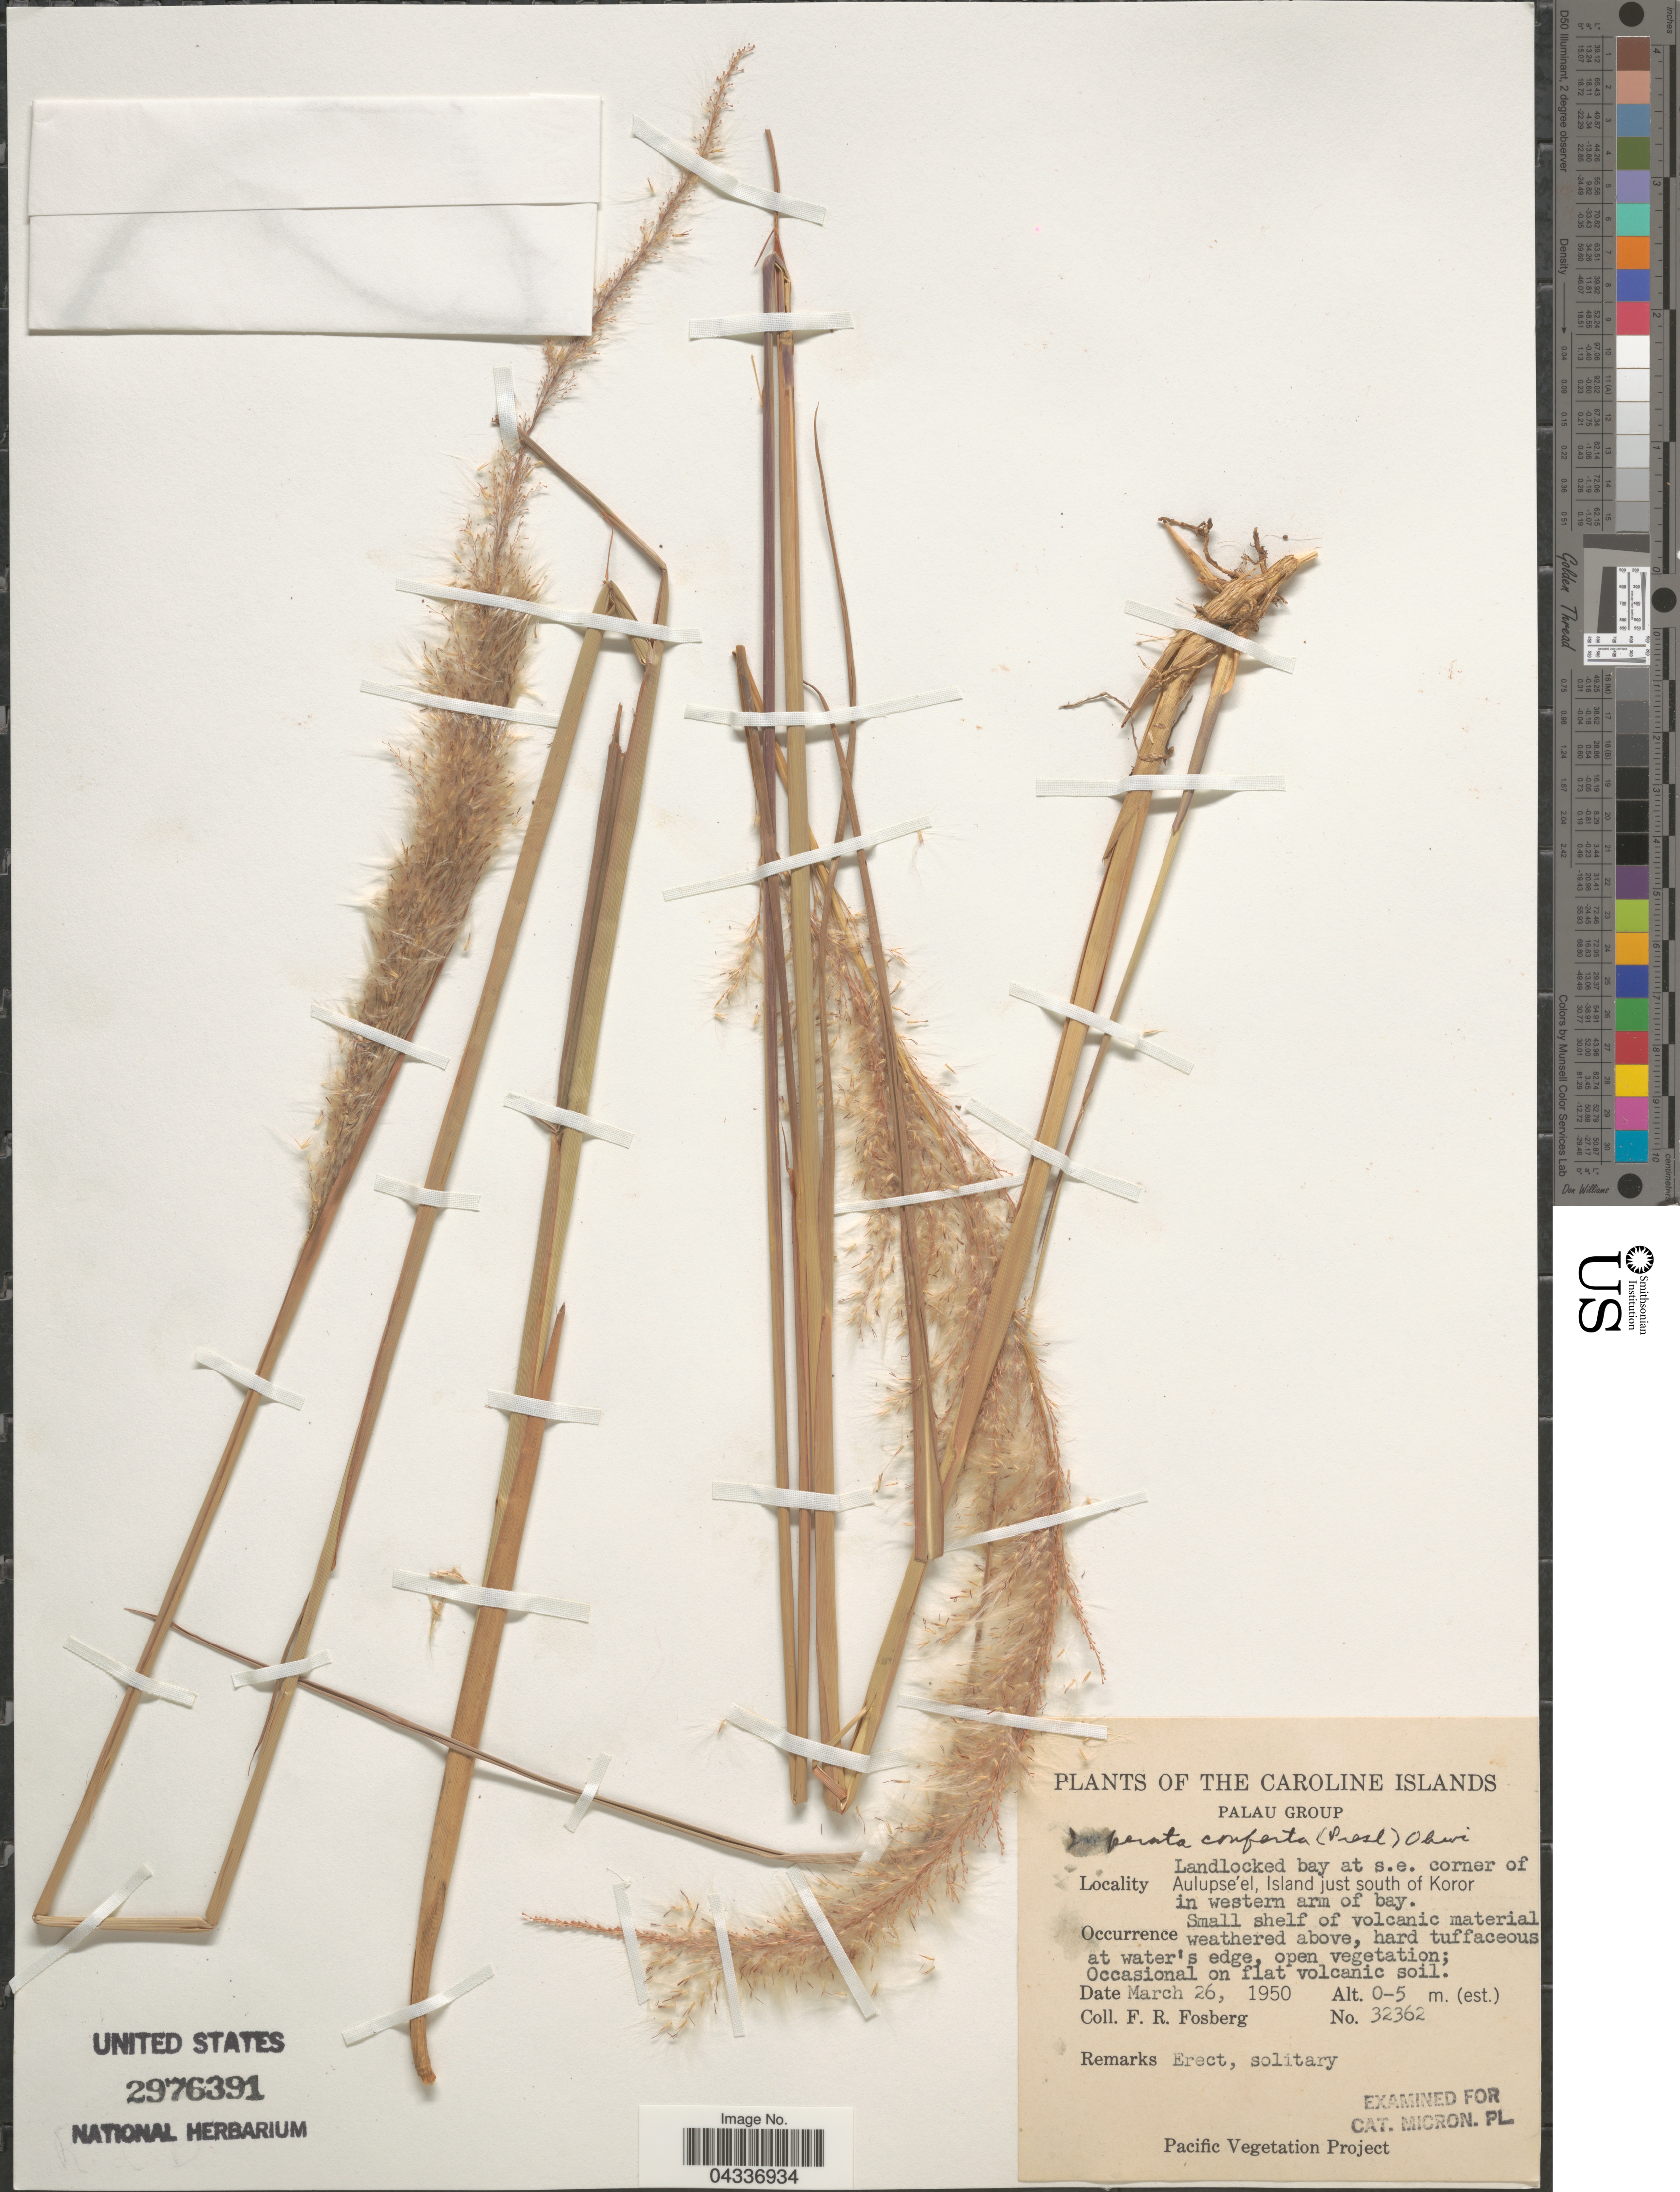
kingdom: Plantae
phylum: Tracheophyta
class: Liliopsida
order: Poales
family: Poaceae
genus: Imperata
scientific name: Imperata conferta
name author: (J. Presl) Ohwi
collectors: F. R. Fosberg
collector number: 32362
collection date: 1950-03-26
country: Palau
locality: The Caroline Islands. Palau Group. Landlocked bay at s.e. corner of Aulupse'el, Island just north of Koror in western arm of bay.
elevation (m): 0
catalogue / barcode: US 2976391